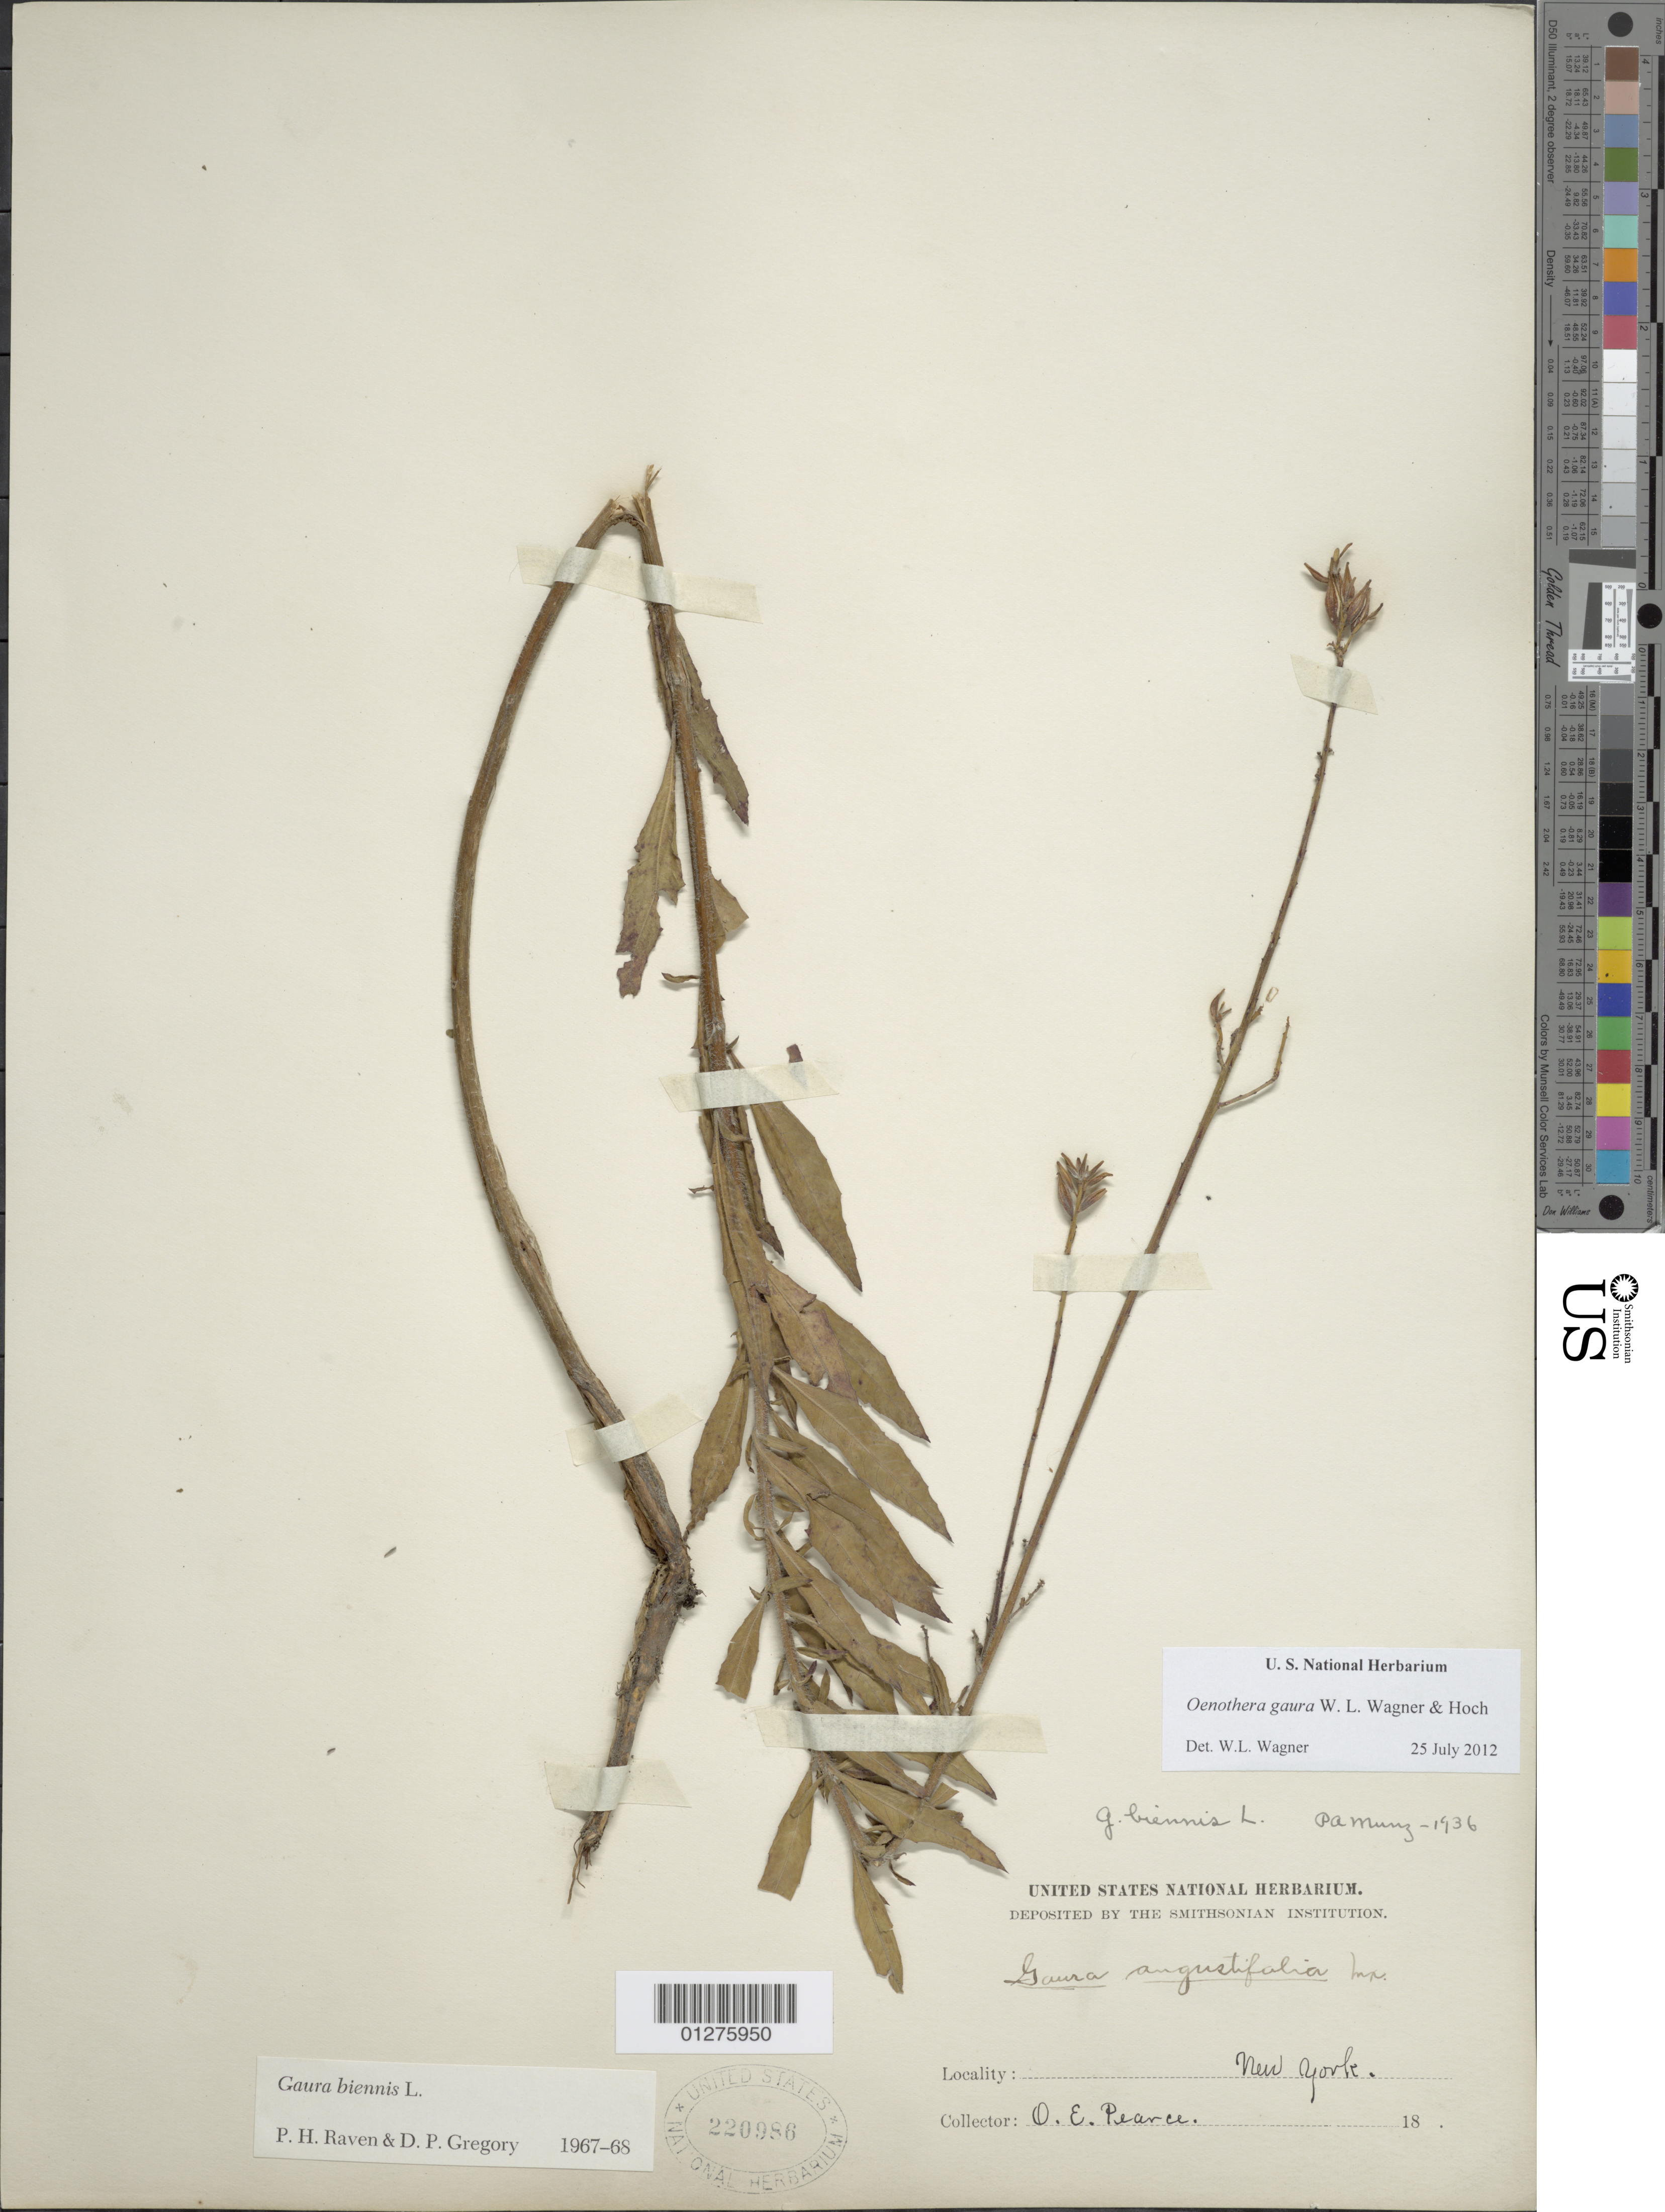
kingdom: Plantae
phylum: Tracheophyta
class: Magnoliopsida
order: Myrtales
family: Onagraceae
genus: Oenothera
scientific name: Oenothera gaura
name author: W.L. Wagner & Hoch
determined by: Wagner, W. L., (BOT), Smithsonian Institution - National Museum of Natural History (UNITED STATES)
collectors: O. E. Pearce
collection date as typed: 18--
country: United States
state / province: New York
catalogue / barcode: US 220986